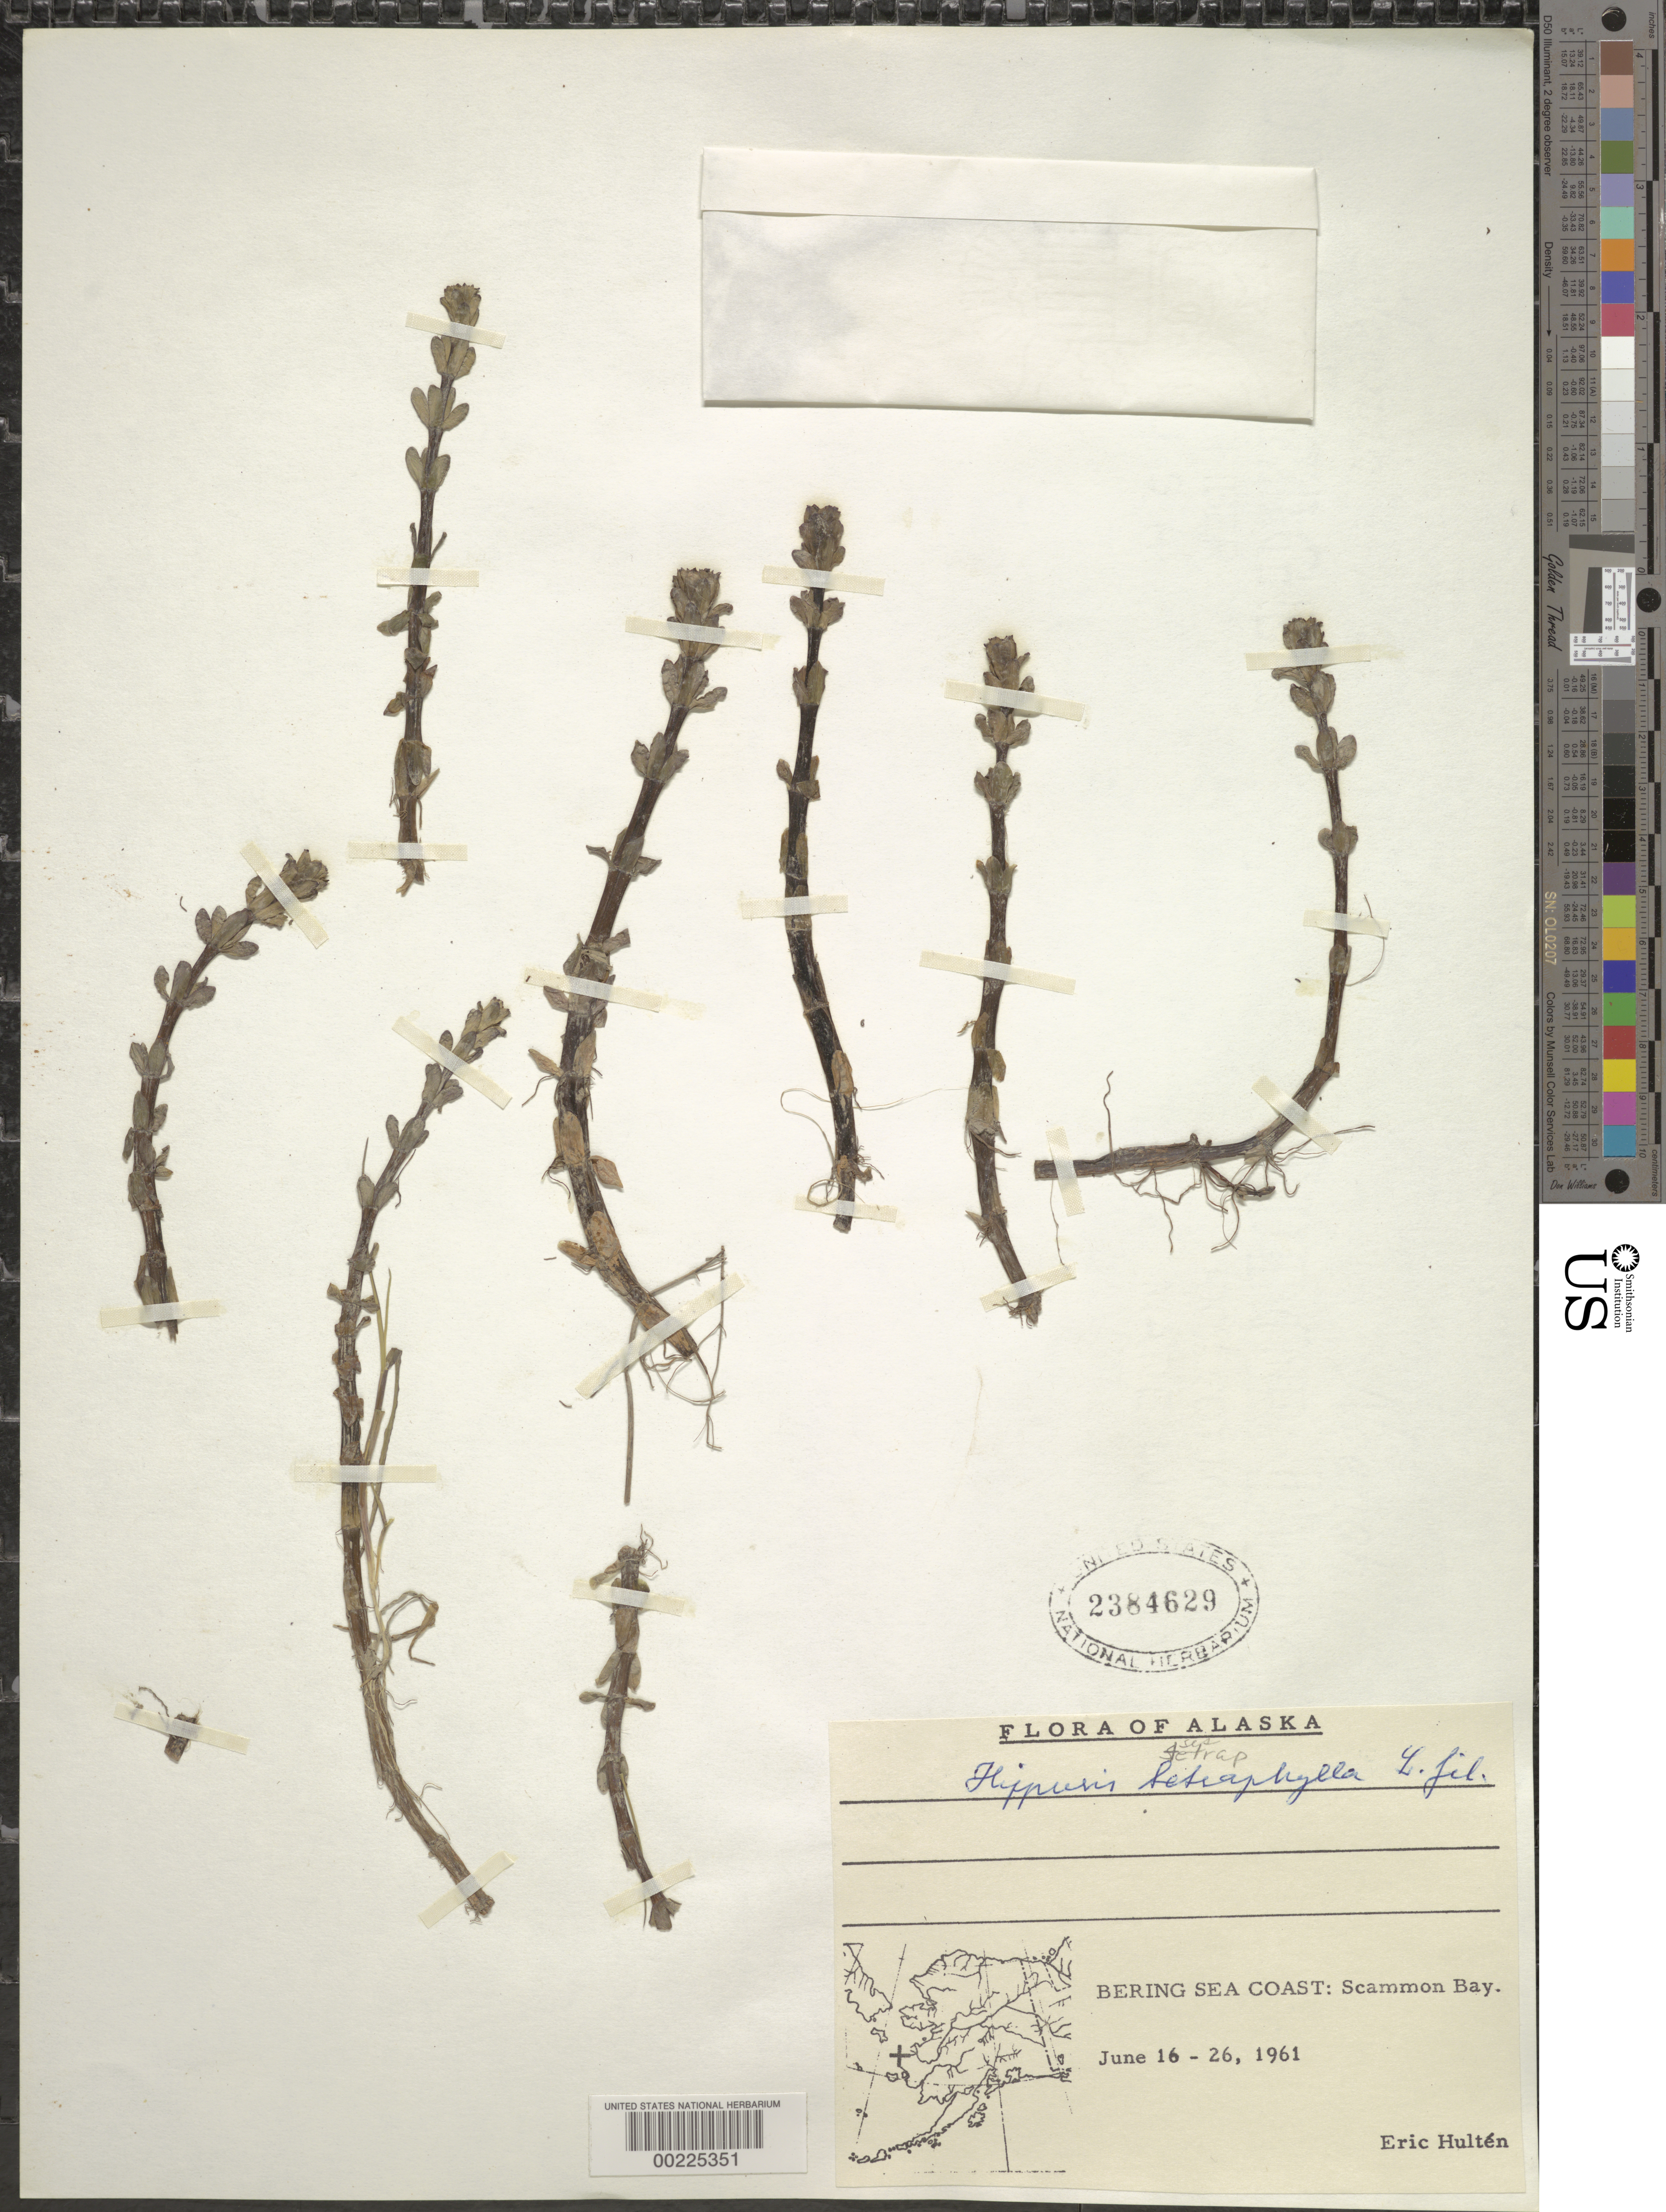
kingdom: Plantae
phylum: Tracheophyta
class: Magnoliopsida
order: Lamiales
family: Plantaginaceae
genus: Hippuris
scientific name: Hippuris tetraphylla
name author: L. f.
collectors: E. G. Hultén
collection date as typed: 16 Jun 1961 to 26 Jun 1961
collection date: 1961-06-16/1961-06-26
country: United States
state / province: Alaska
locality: Bering sea coast: scammon bay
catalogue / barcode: US 2384629